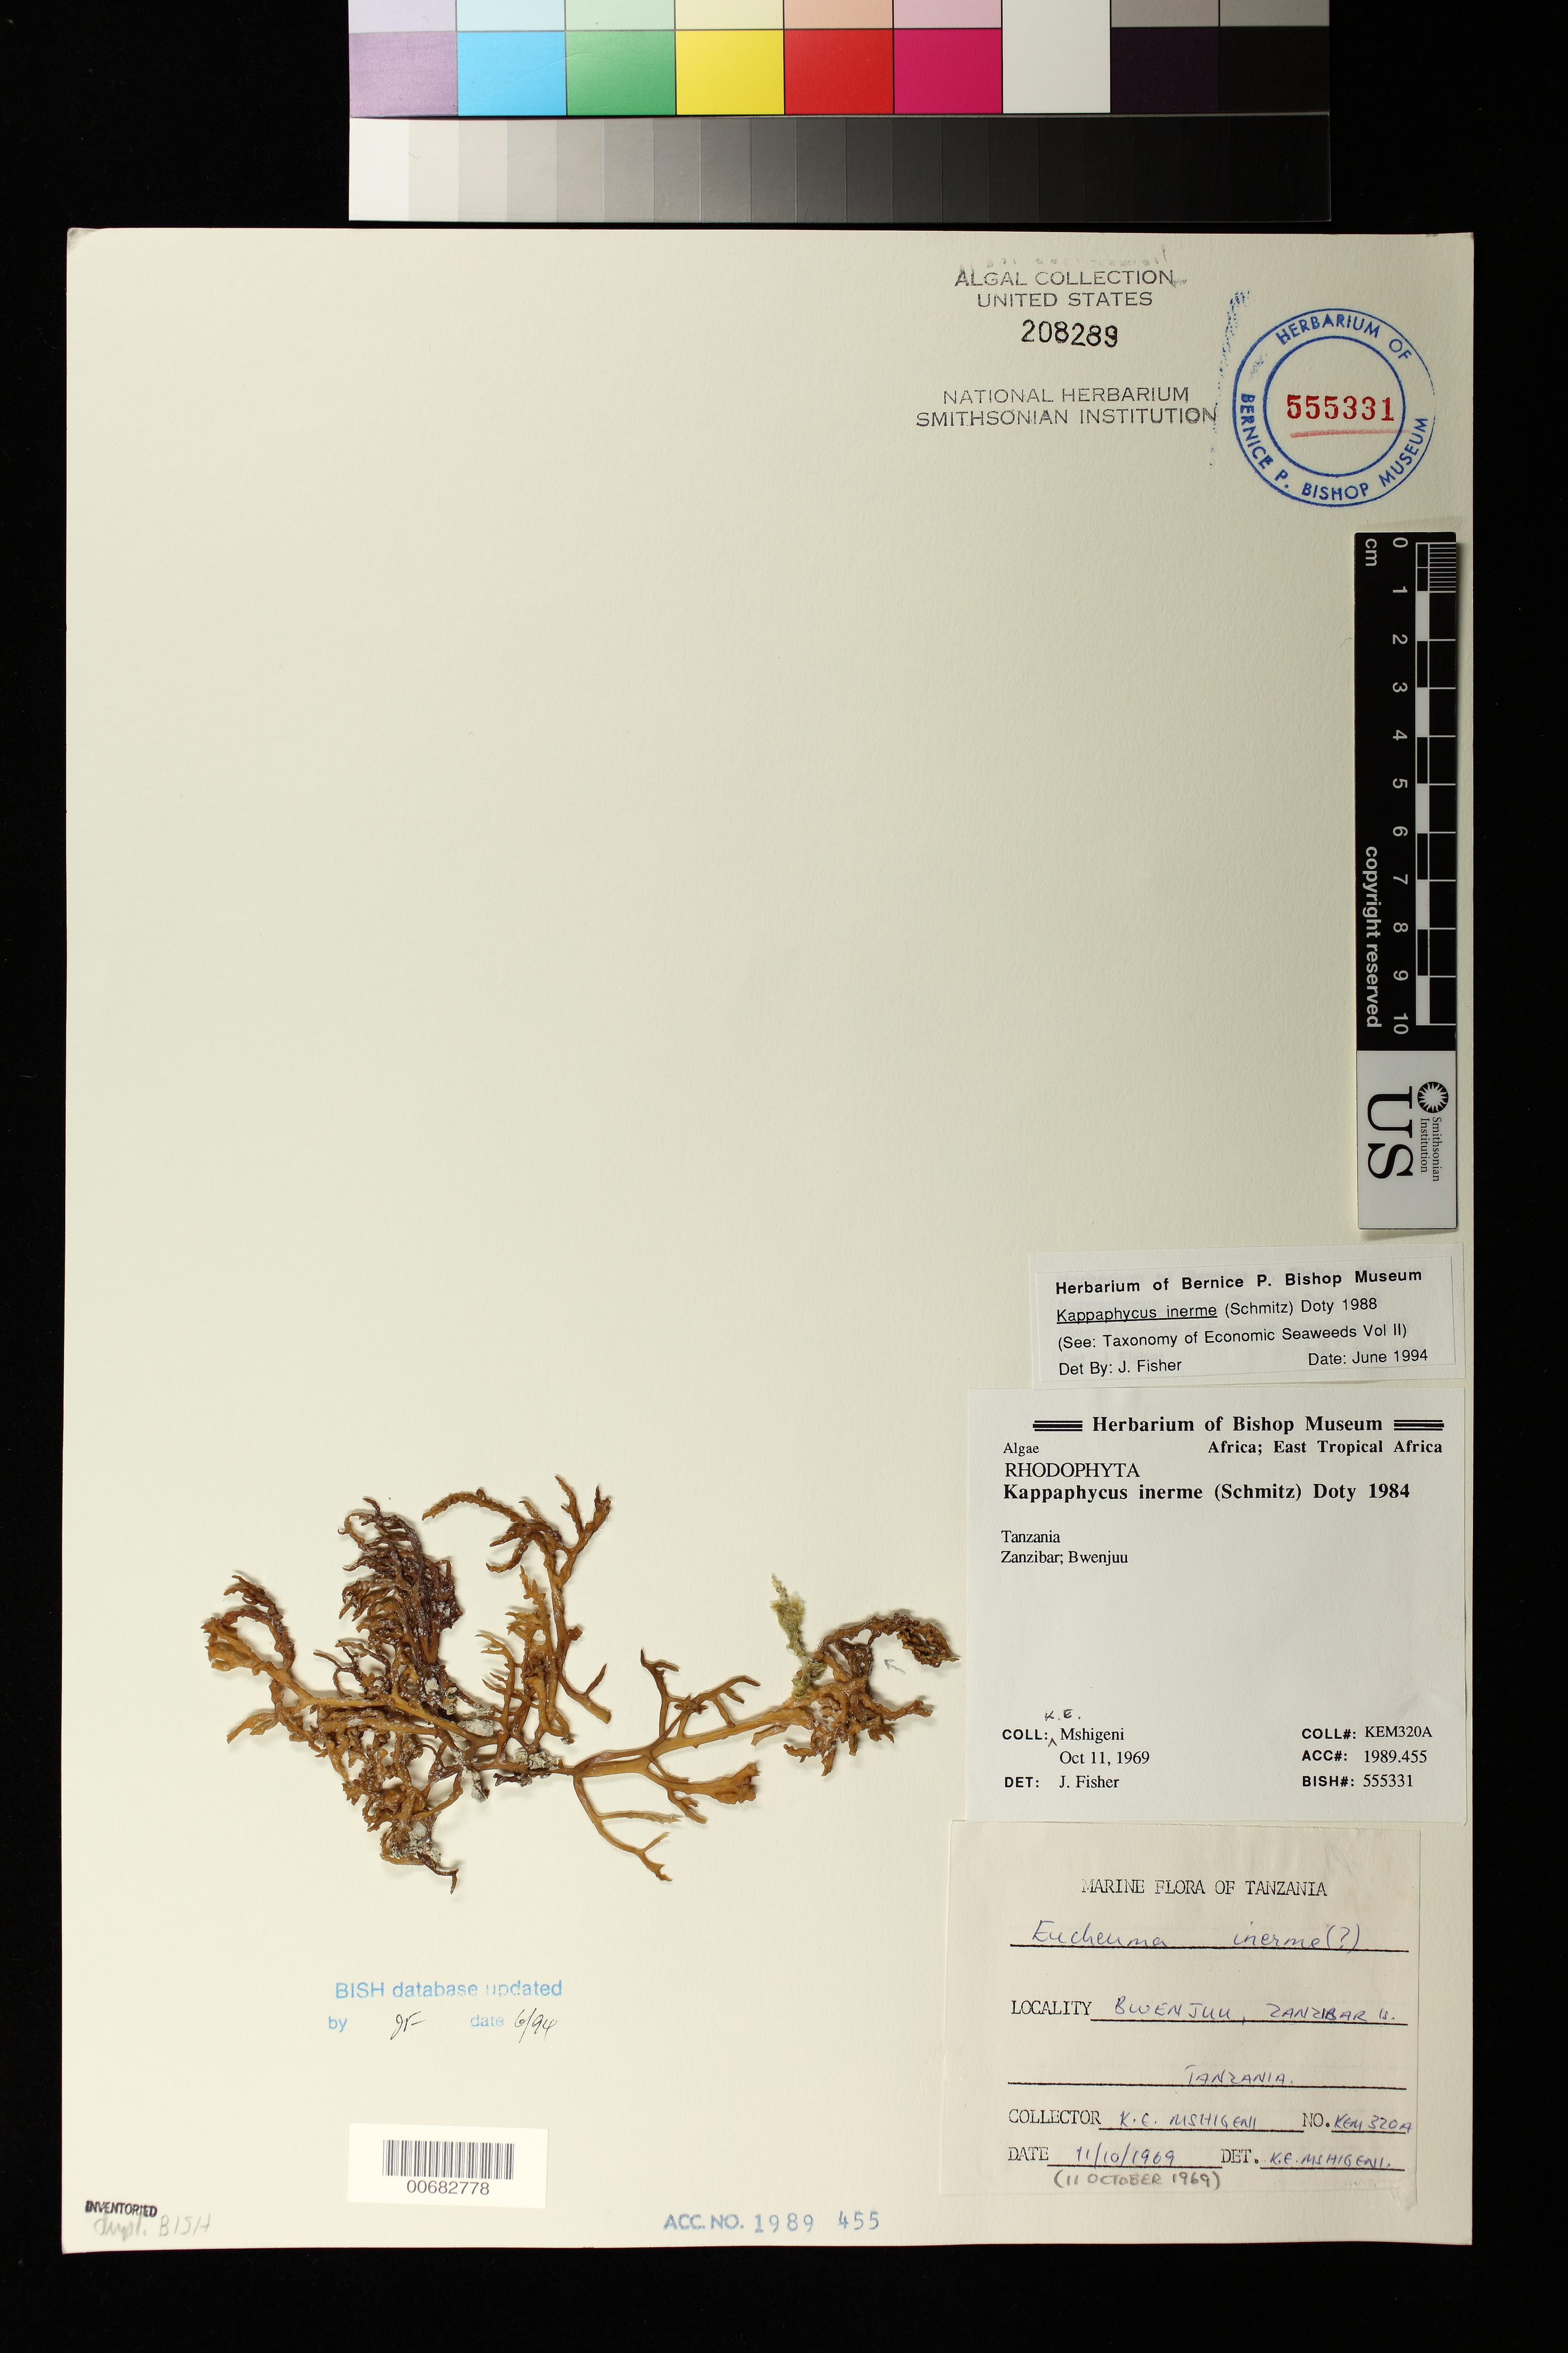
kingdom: Plantae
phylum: Rhodophyta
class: Florideophyceae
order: Gigartinales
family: Solieriaceae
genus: Kappaphycus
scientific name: Kappaphycus inermis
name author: (F. Schmitz) Doty ex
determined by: Fisher, Jack R.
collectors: K. Mshigeni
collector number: KEM 320A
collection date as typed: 11 Oct 1969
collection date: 1969-10-11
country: Tanzania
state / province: Pwani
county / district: Mafia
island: Zanzibar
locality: Bwenjuu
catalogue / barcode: US 208289